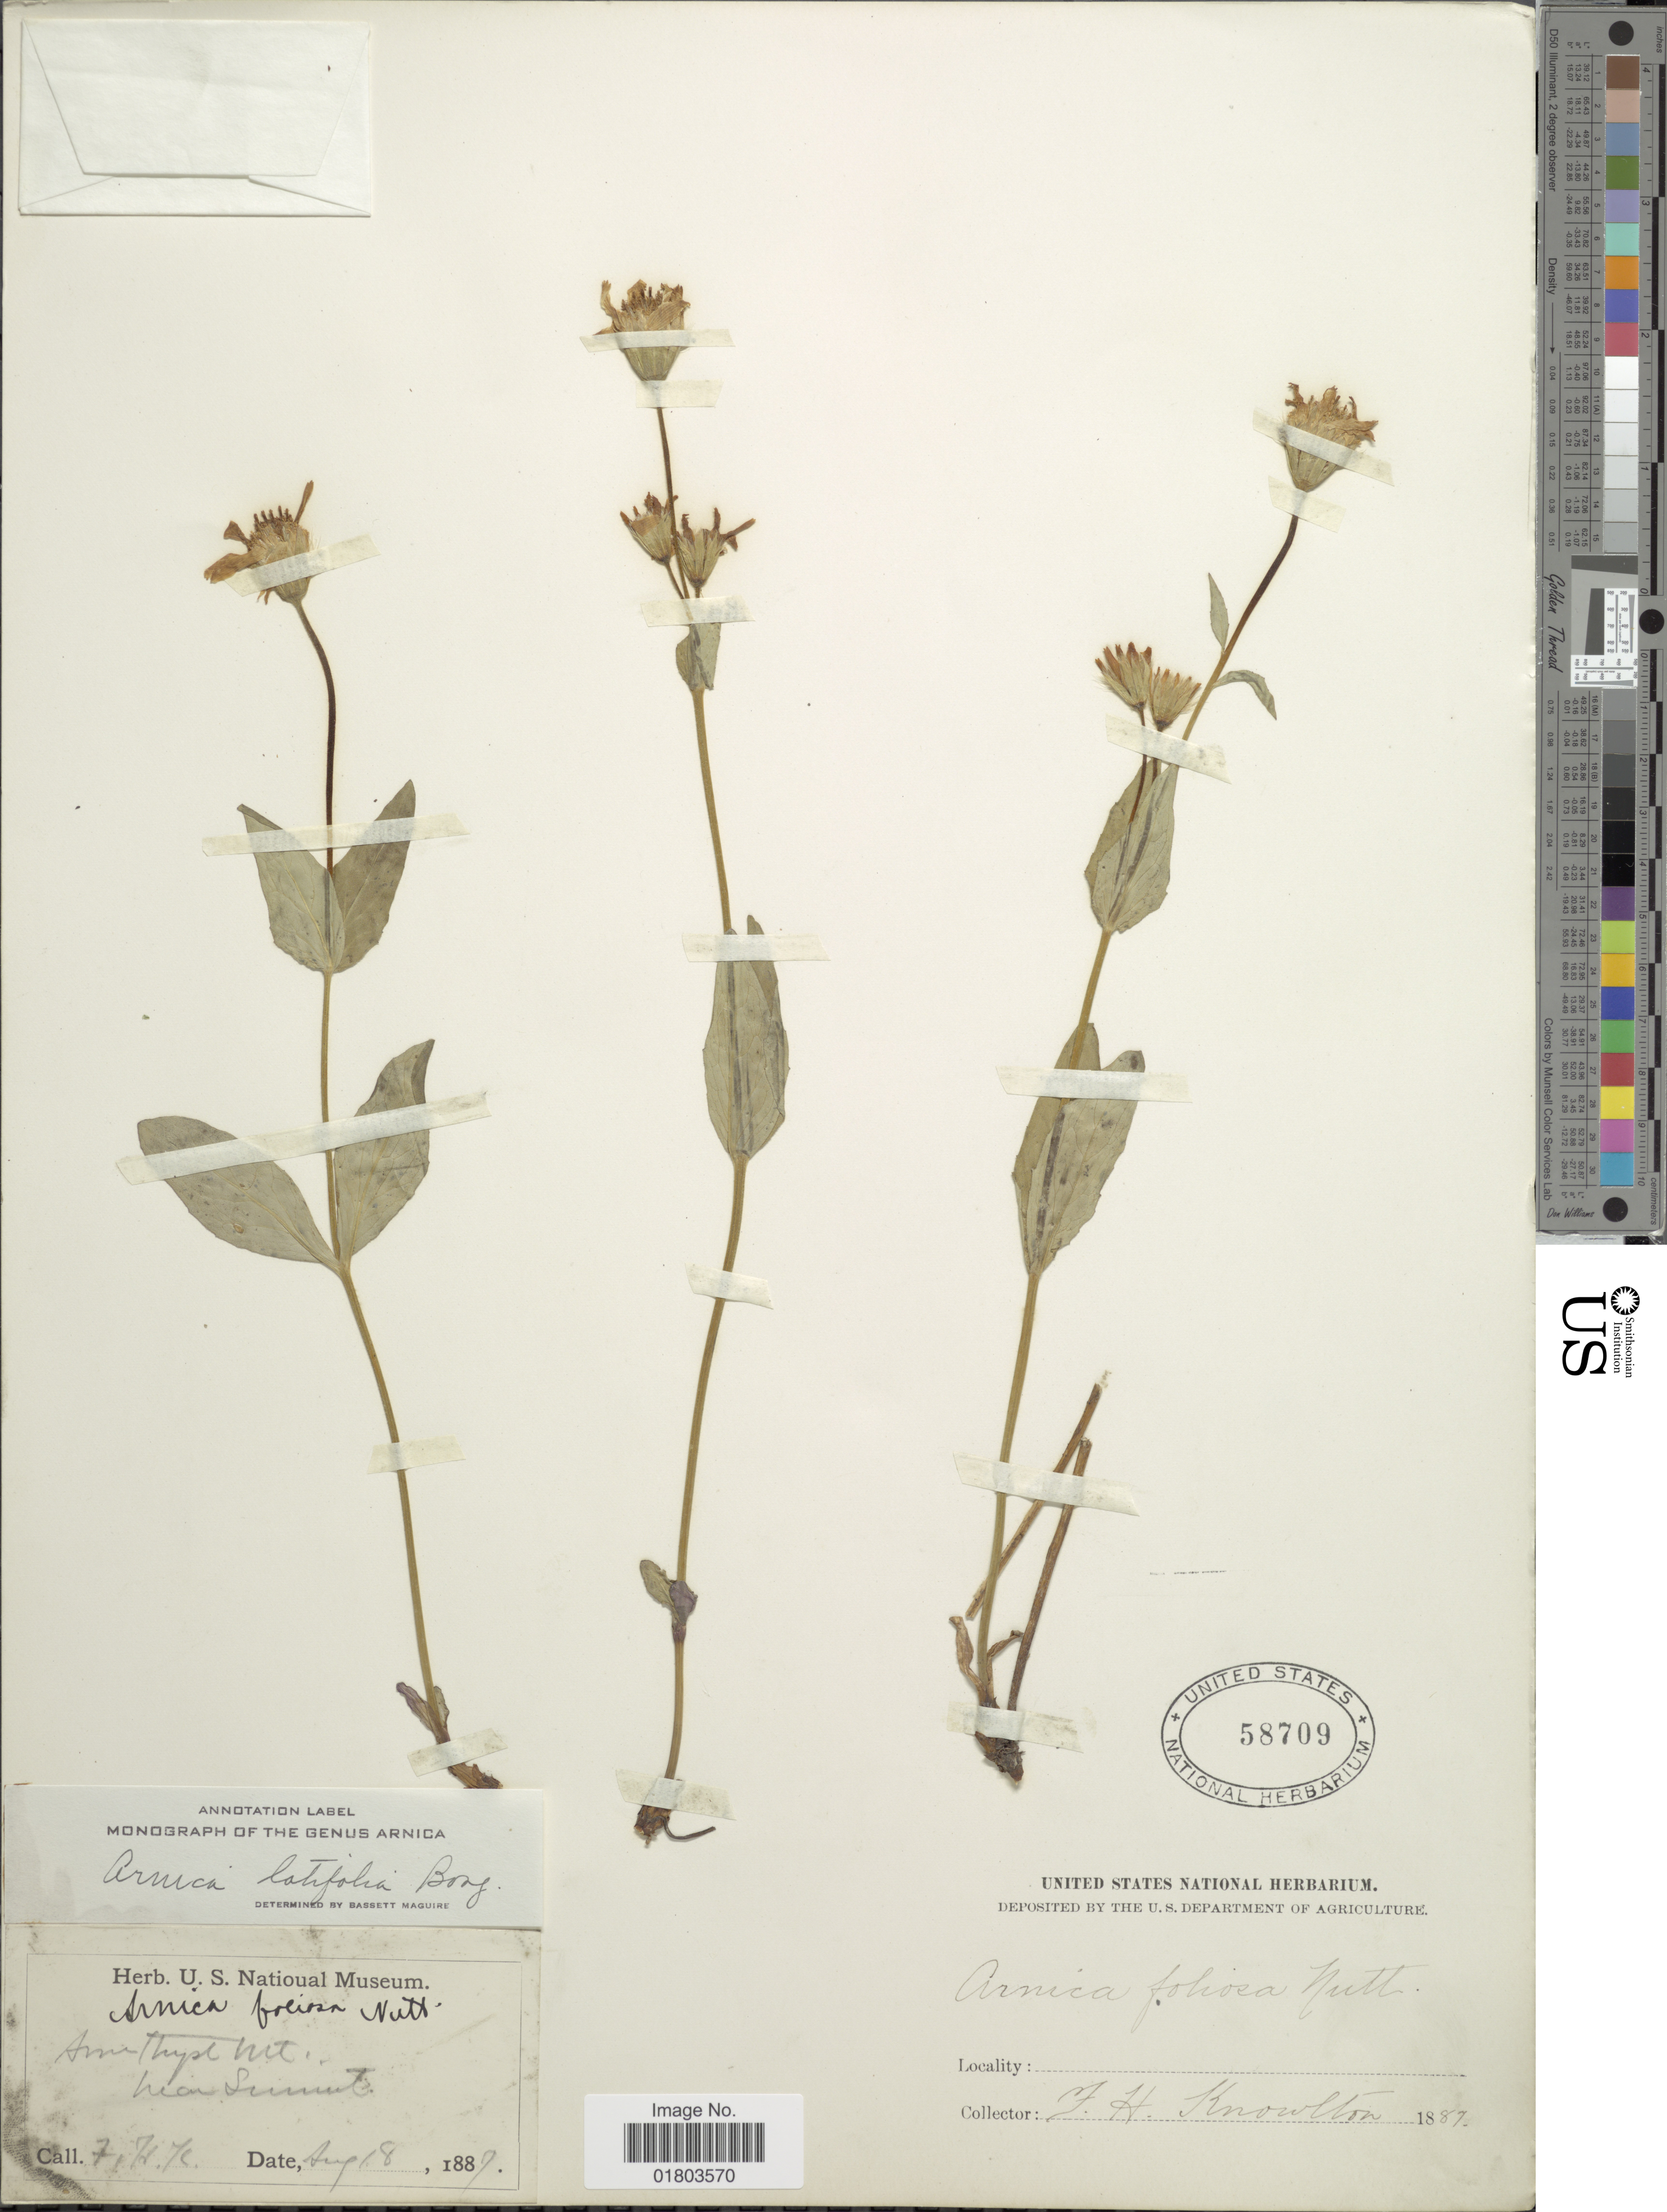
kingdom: Plantae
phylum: Tracheophyta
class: Magnoliopsida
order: Asterales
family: Asteraceae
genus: Arnica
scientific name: Arnica latifolia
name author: Bong.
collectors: F. H. Knowlton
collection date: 1887-08-18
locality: Near Summit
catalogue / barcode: US 58709